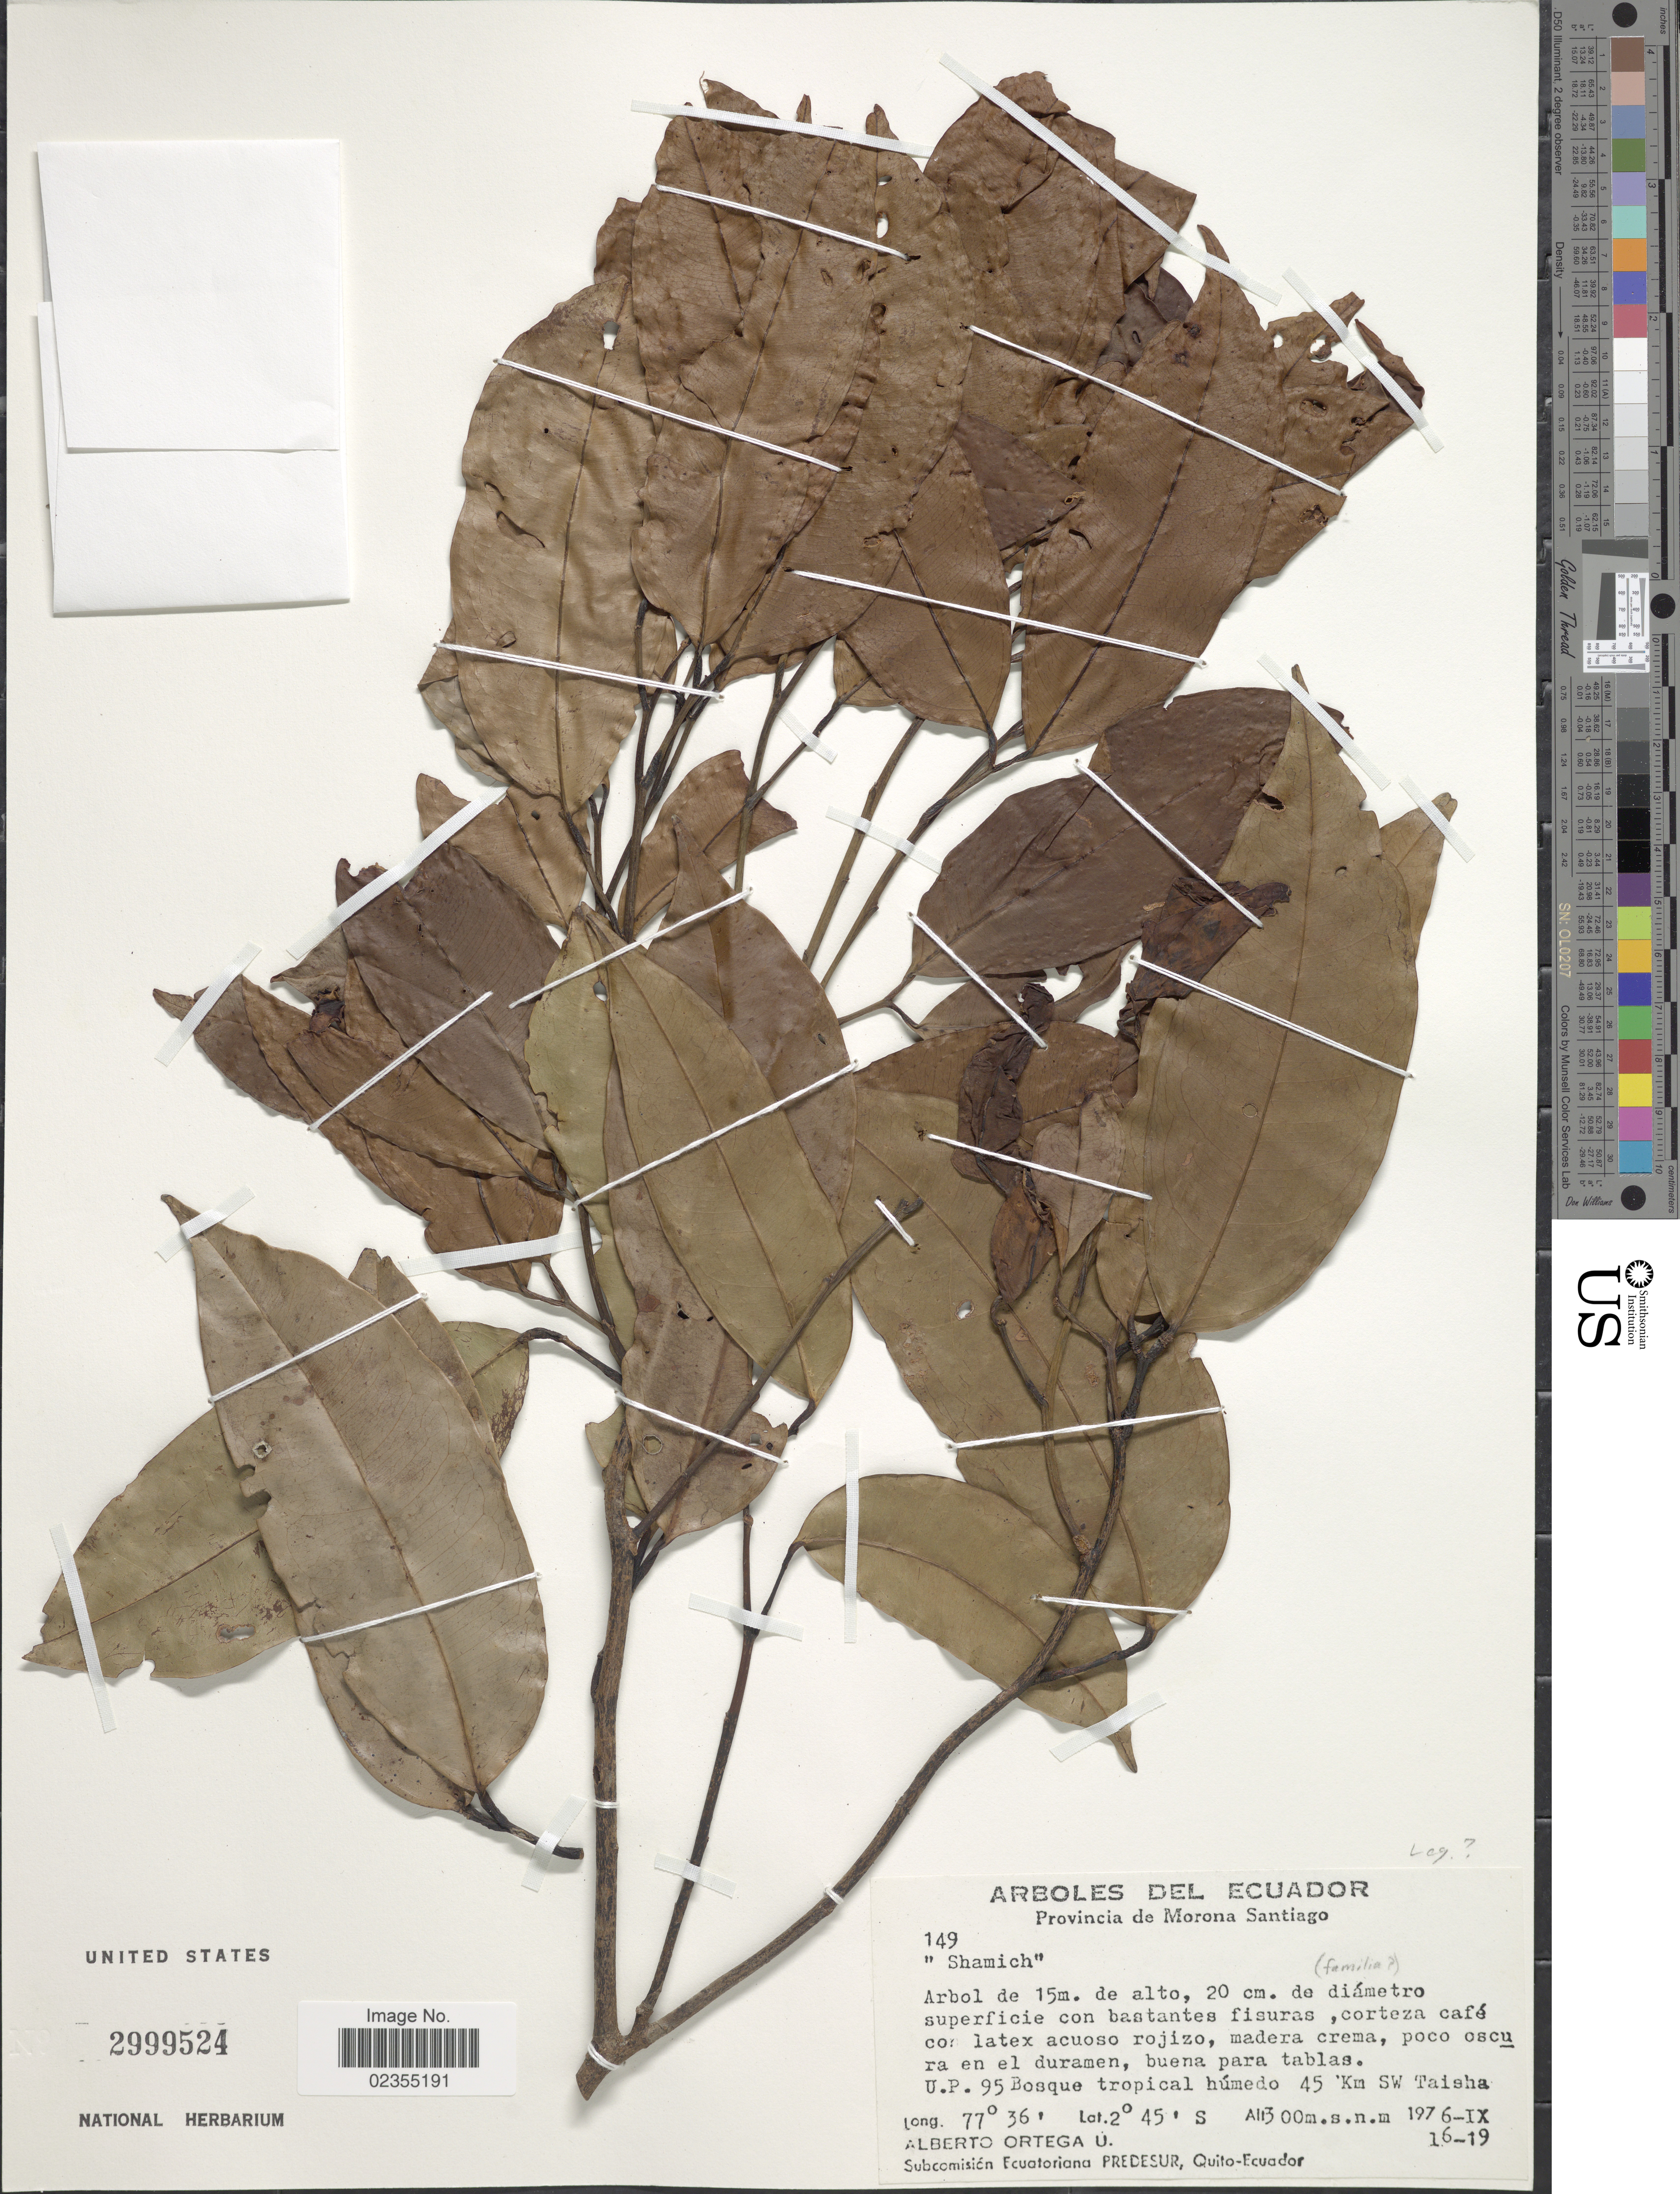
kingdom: Plantae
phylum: Tracheophyta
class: Magnoliopsida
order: Fabales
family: Fabaceae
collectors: A. T. Ortega U.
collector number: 149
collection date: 1976-09-16/1976-09-19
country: Ecuador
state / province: Morona-Santiago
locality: Provincia de Morona Santiago. U.P. 95 Bosque tropical húmedo 45 Km SW Taisha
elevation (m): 300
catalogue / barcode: US 2999524